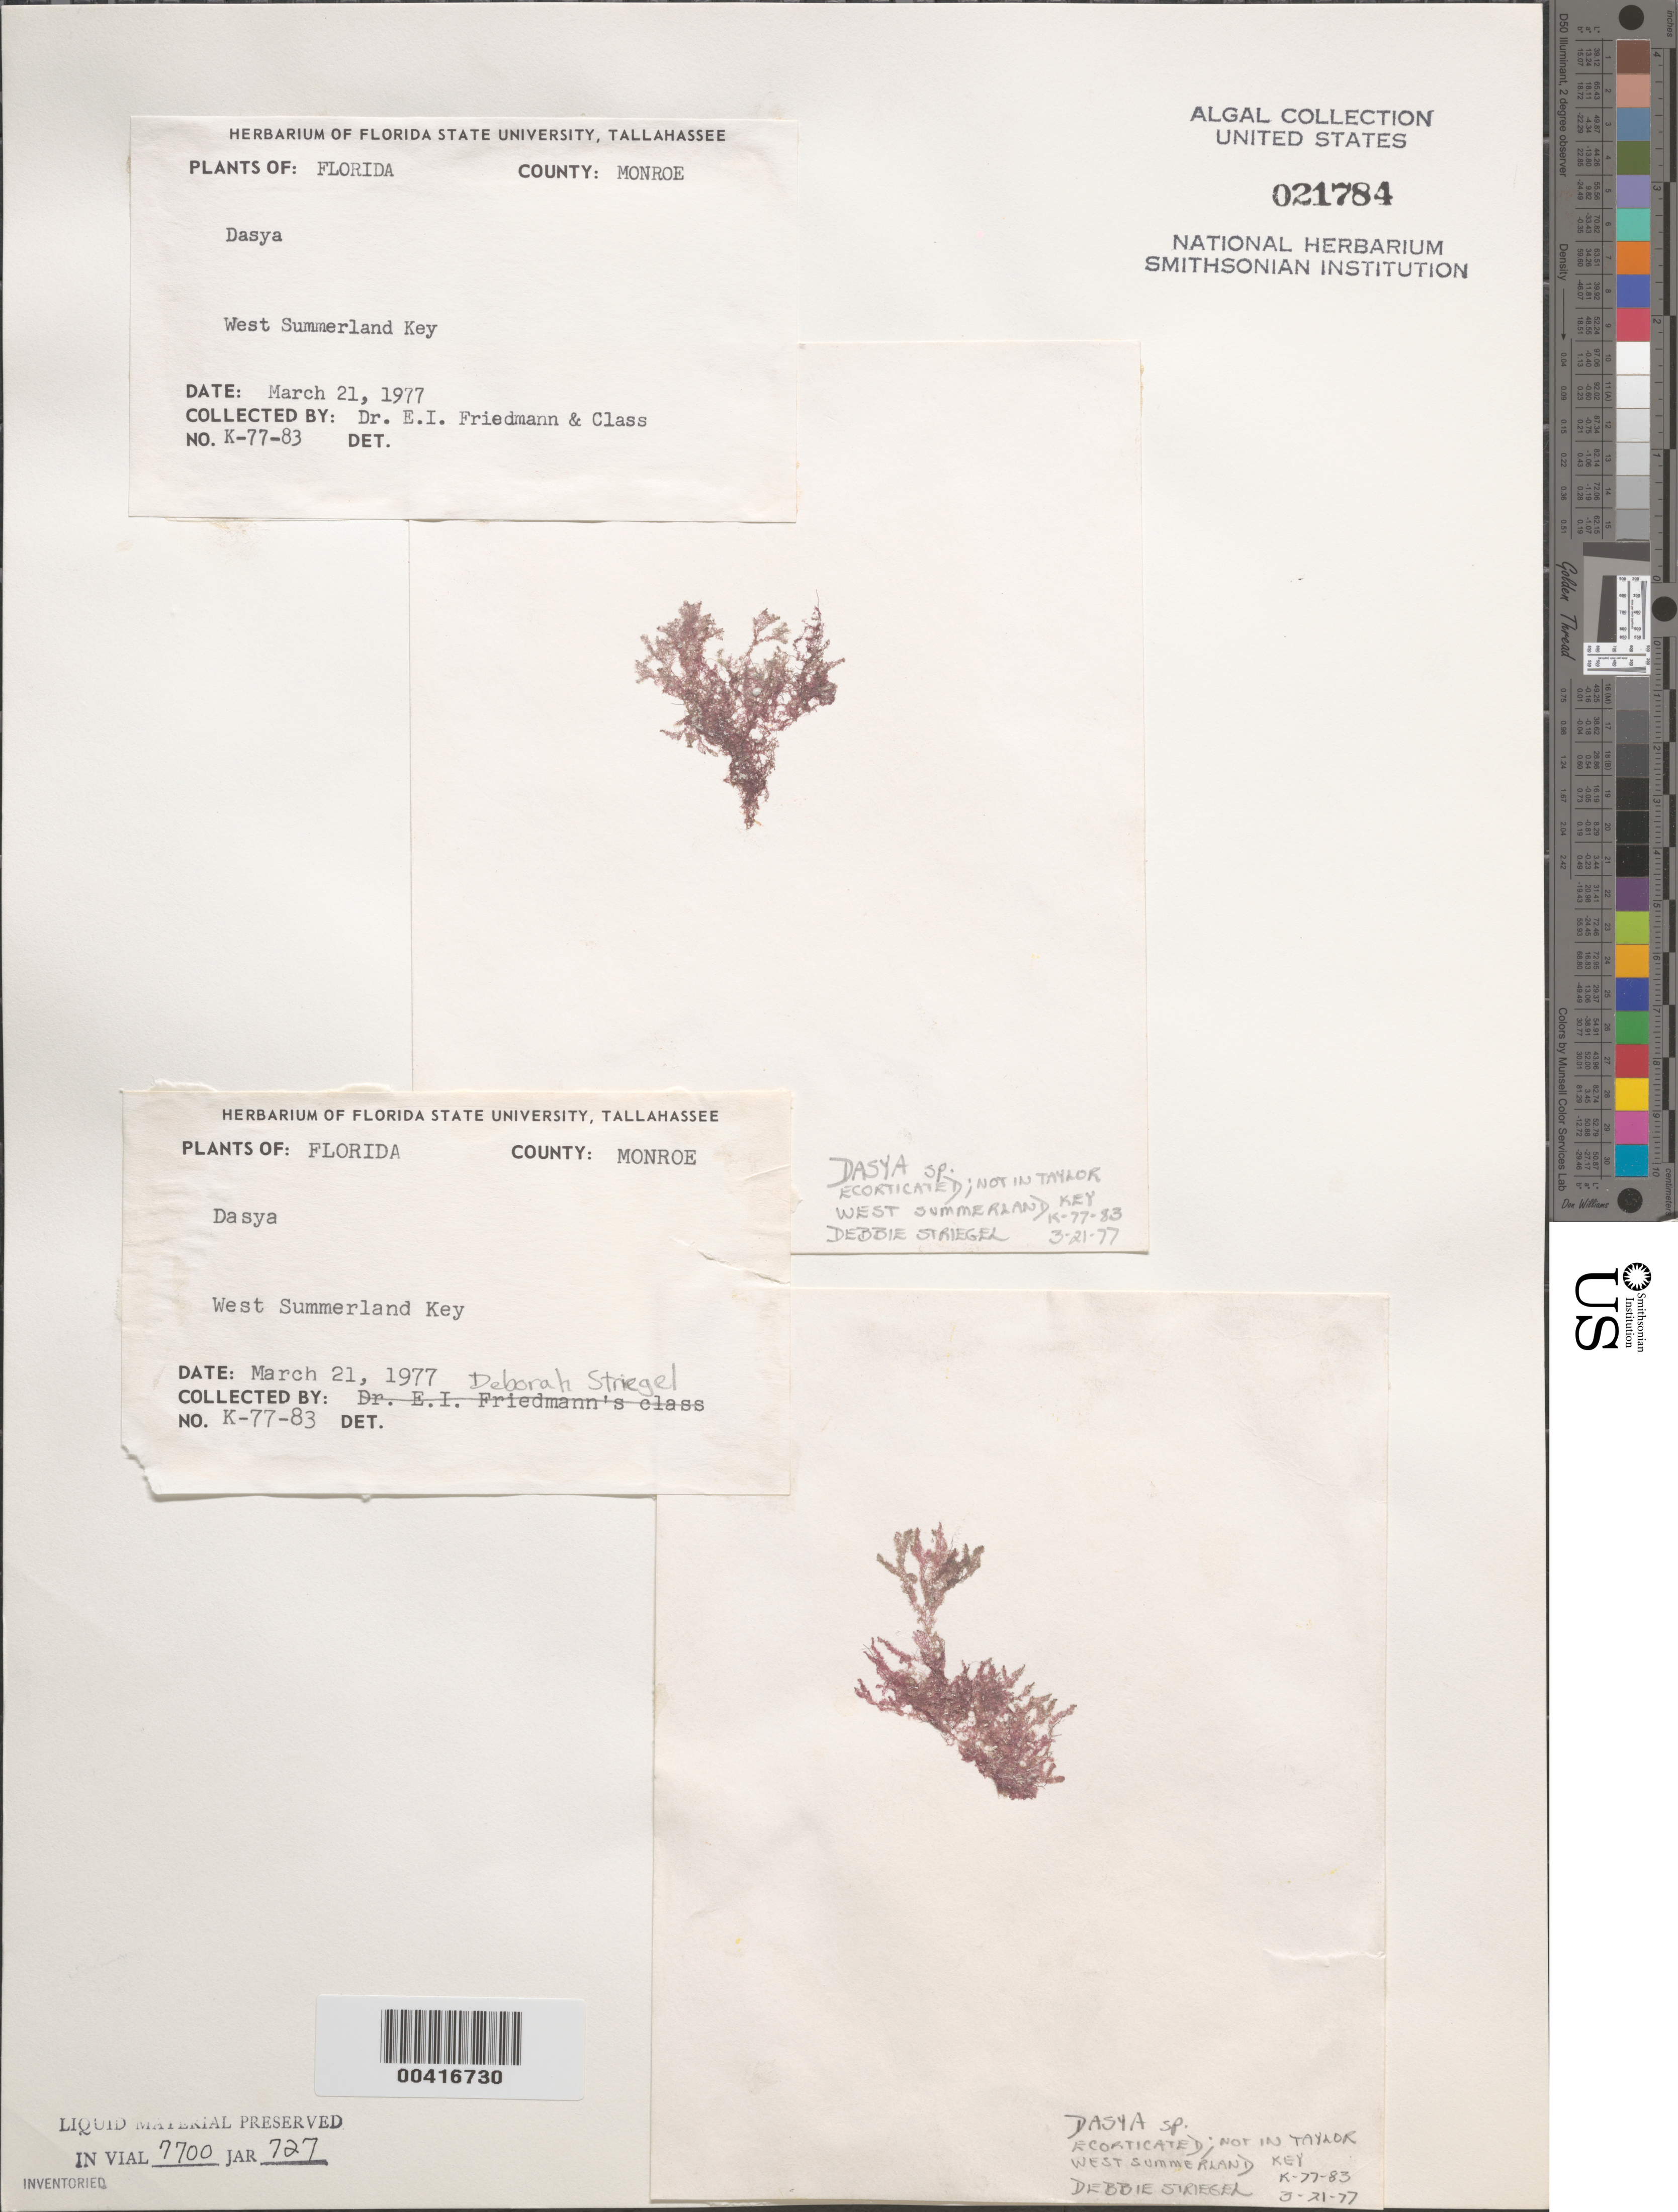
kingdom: Plantae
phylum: Rhodophyta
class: Florideophyceae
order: Ceramiales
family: Dasyaceae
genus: Dasya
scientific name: Dasya sp.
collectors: D. Striegel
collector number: K-77-83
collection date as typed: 21 Mar 1977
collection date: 1977-03-21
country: United States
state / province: Florida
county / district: Monroe County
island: West Summerland Key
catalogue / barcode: US 21784